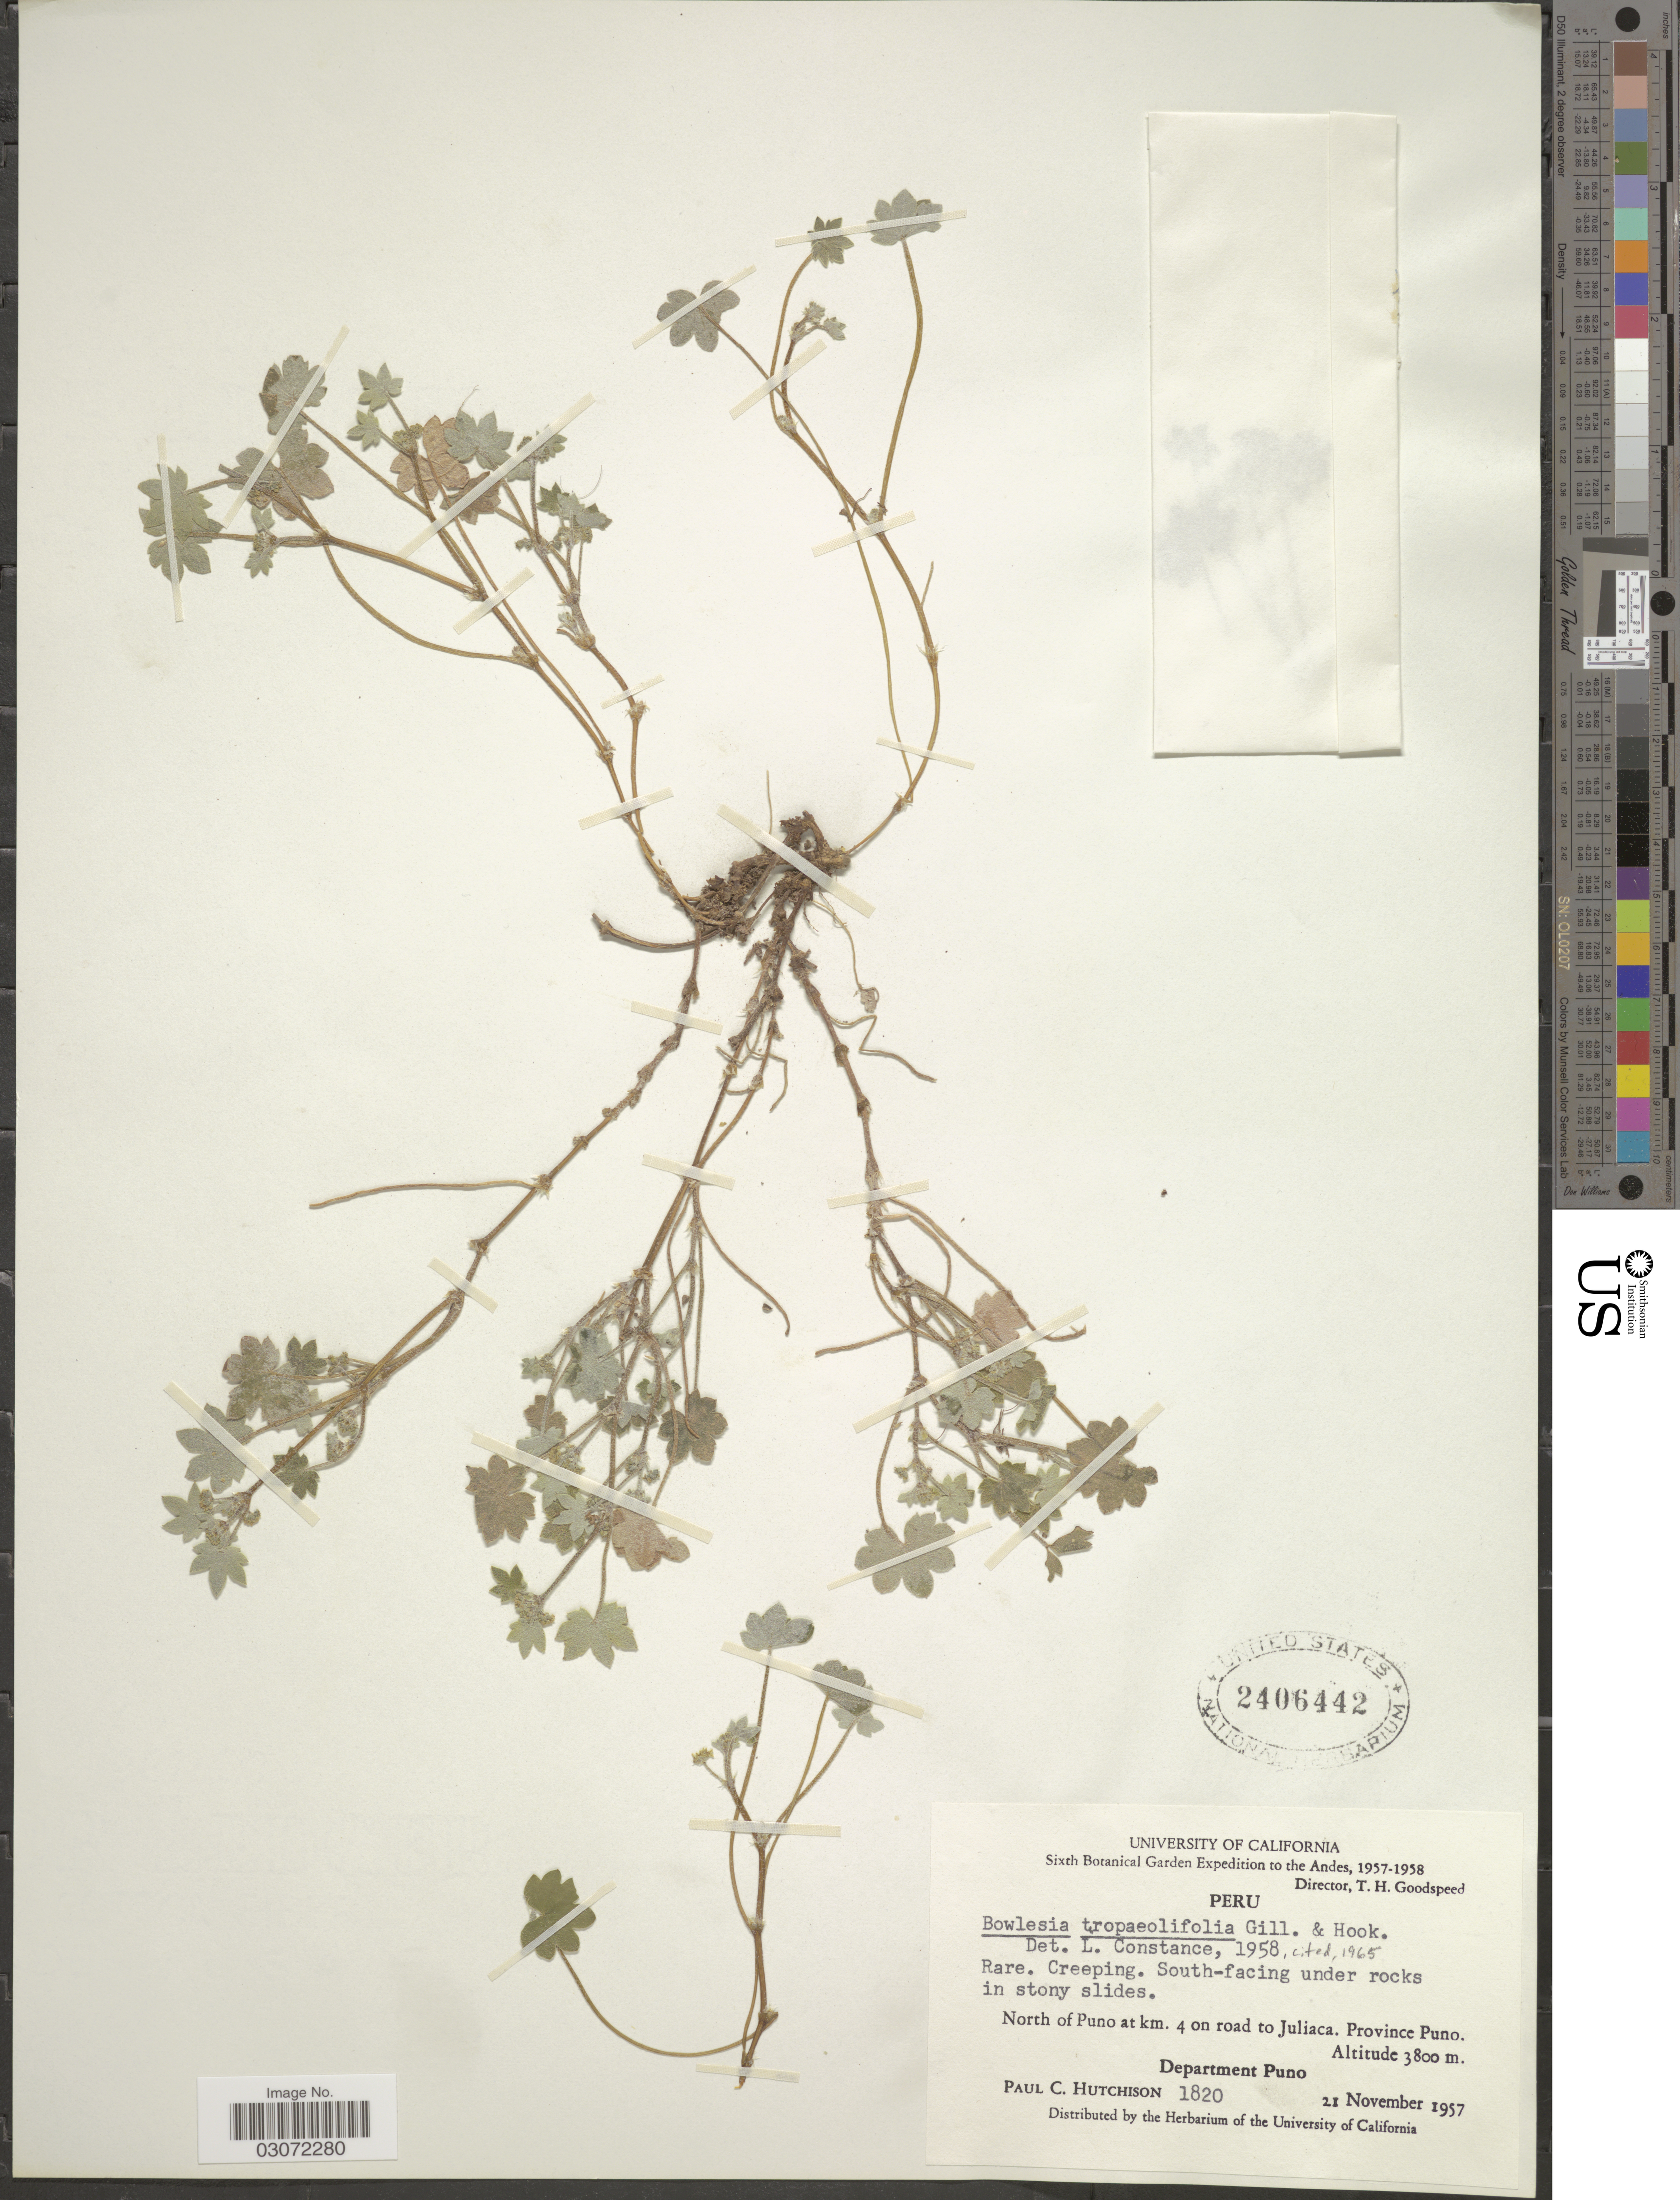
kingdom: Plantae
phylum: Tracheophyta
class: Magnoliopsida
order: Apiales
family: Apiaceae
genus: Bowlesia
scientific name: Bowlesia tropaeolifolia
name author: J.M. Gillet & Hook.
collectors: P. C. Hutchison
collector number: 1820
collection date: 1957-11-21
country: Peru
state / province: Puno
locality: Andes. North of Puno at km. 4 on road to Juliaca. Province Puno. Department Puno.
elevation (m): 3800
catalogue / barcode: US 2406442